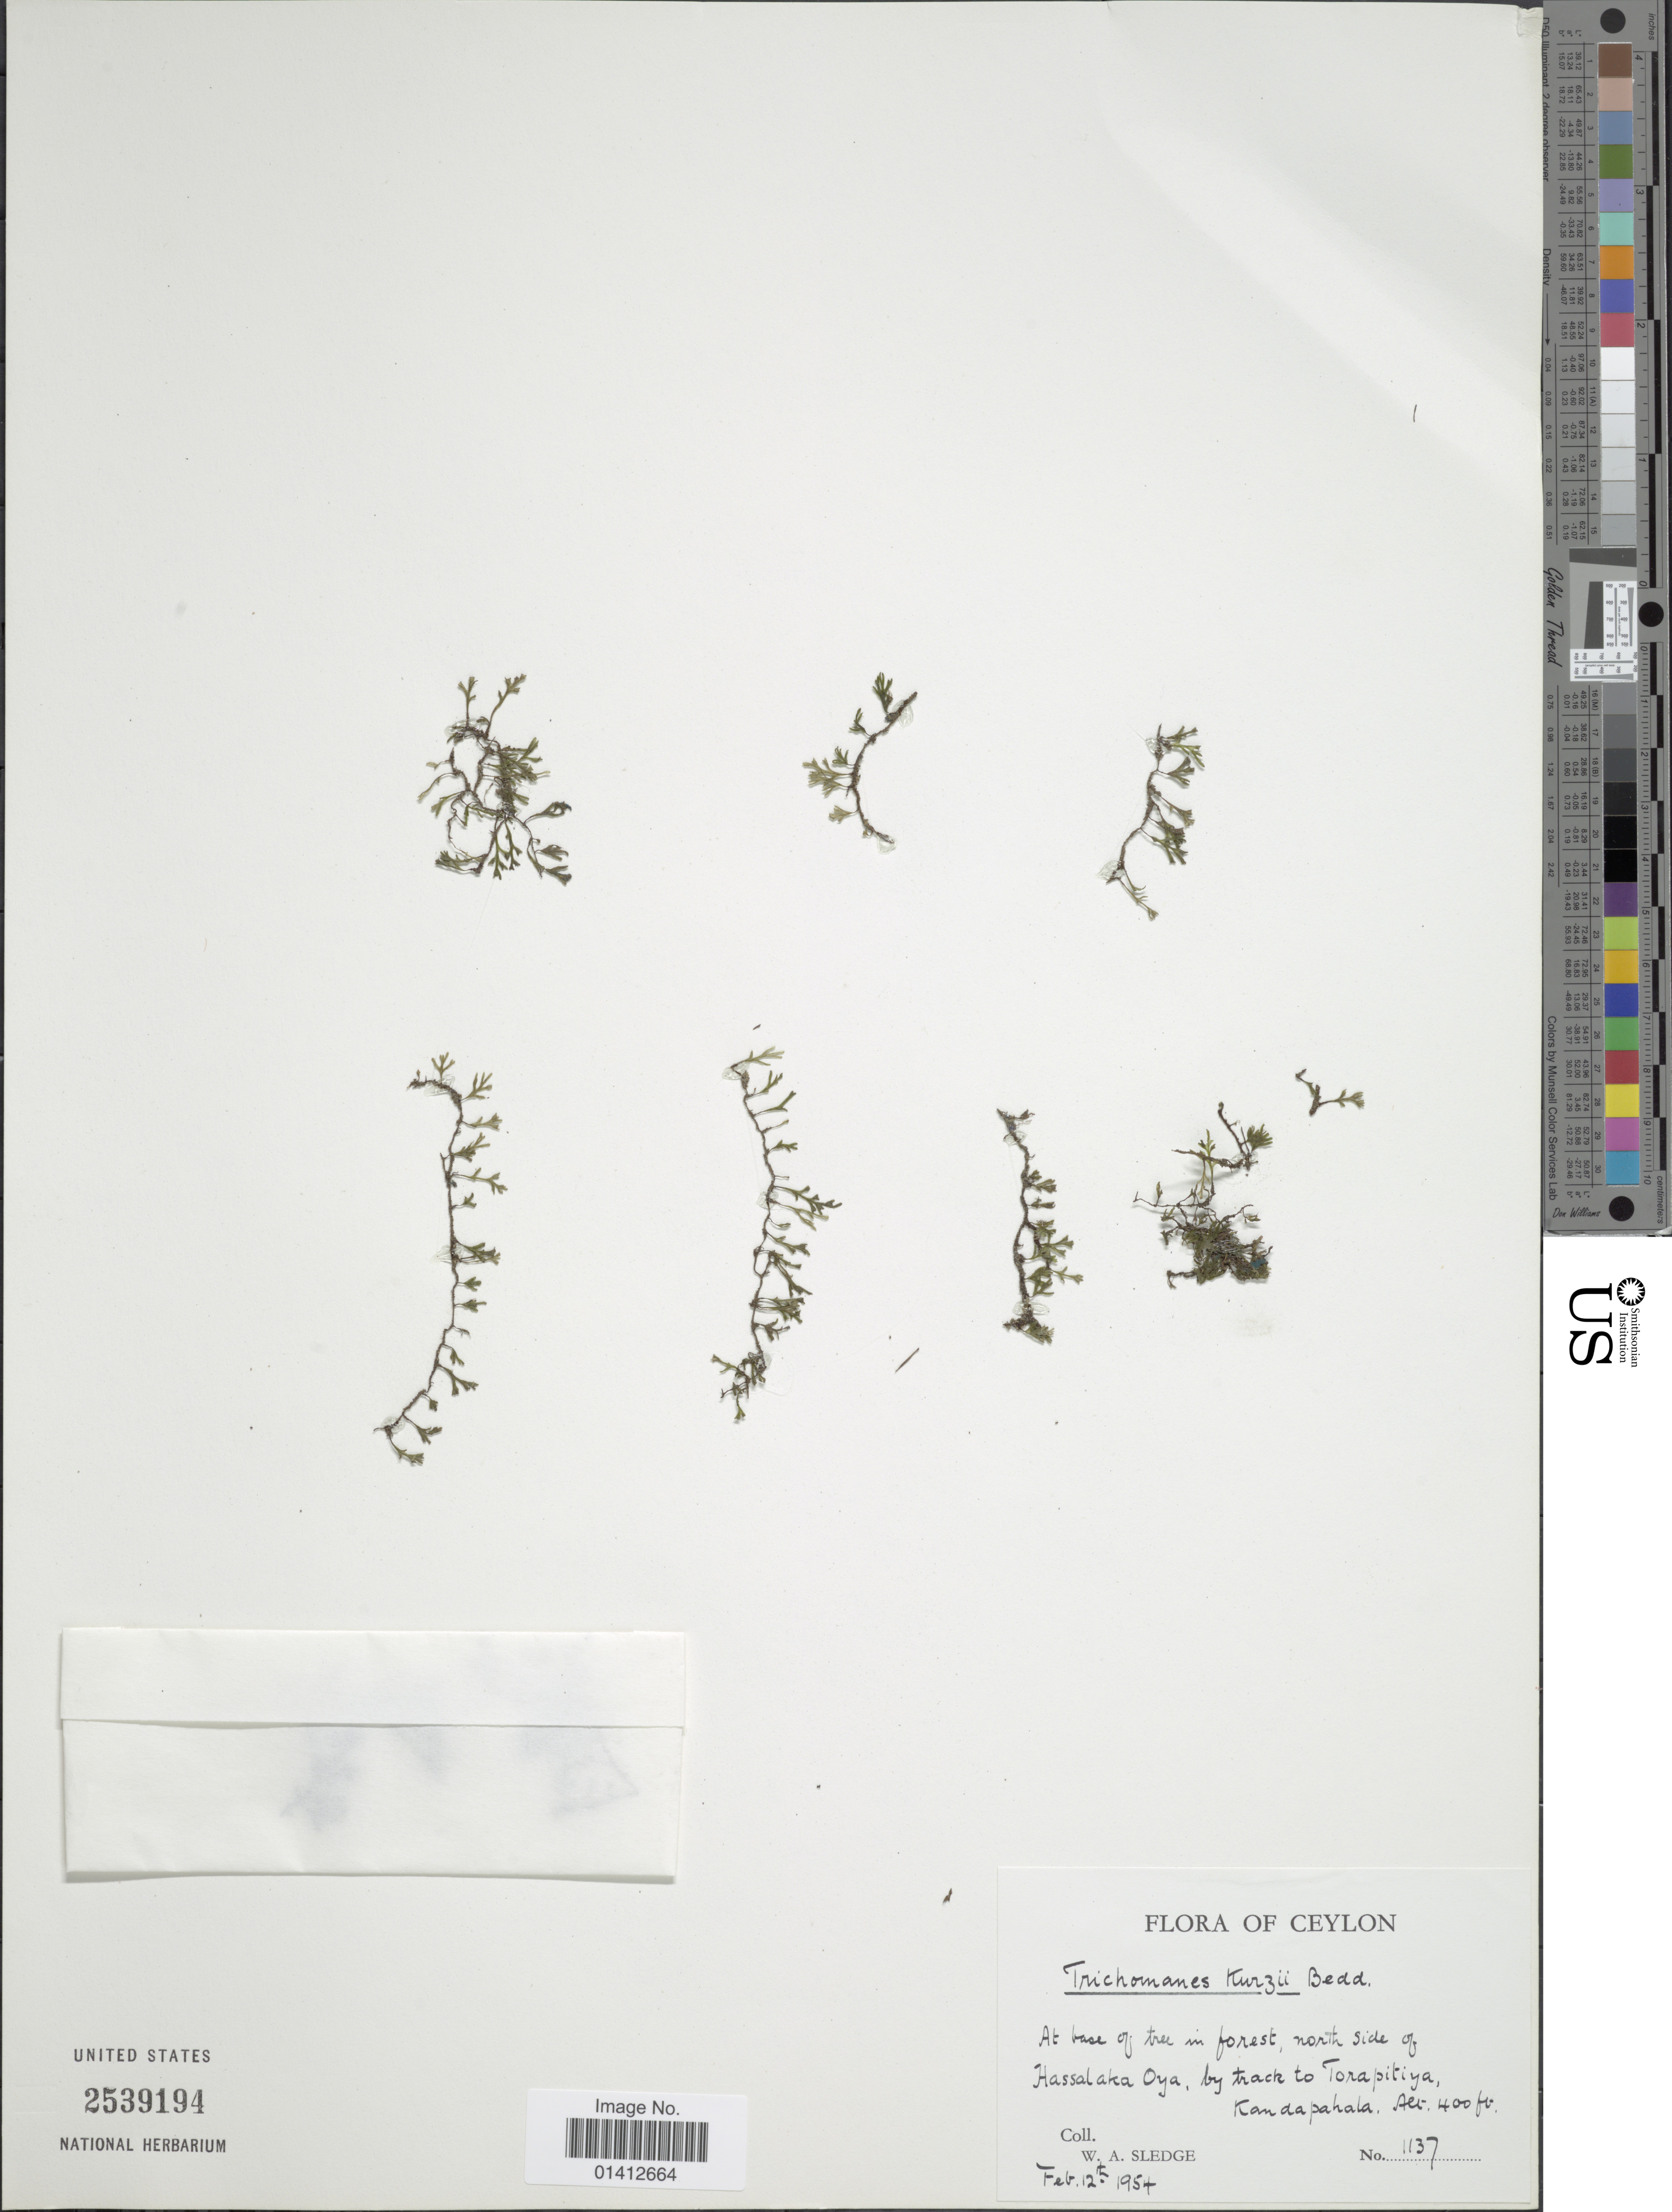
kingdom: Plantae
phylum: Tracheophyta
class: Polypodiopsida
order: Hymenophyllales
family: Hymenophyllaceae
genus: Crepidomanes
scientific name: Crepidomanes kurzii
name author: (Bedd.) Tagawa & K. Iwats.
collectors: W. A. Sledge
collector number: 1137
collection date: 1954-02-12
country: Sri Lanka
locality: Hassalaka oya, by track to Toratiya, Kandapahala [interpreted]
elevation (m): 122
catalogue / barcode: US 2539194